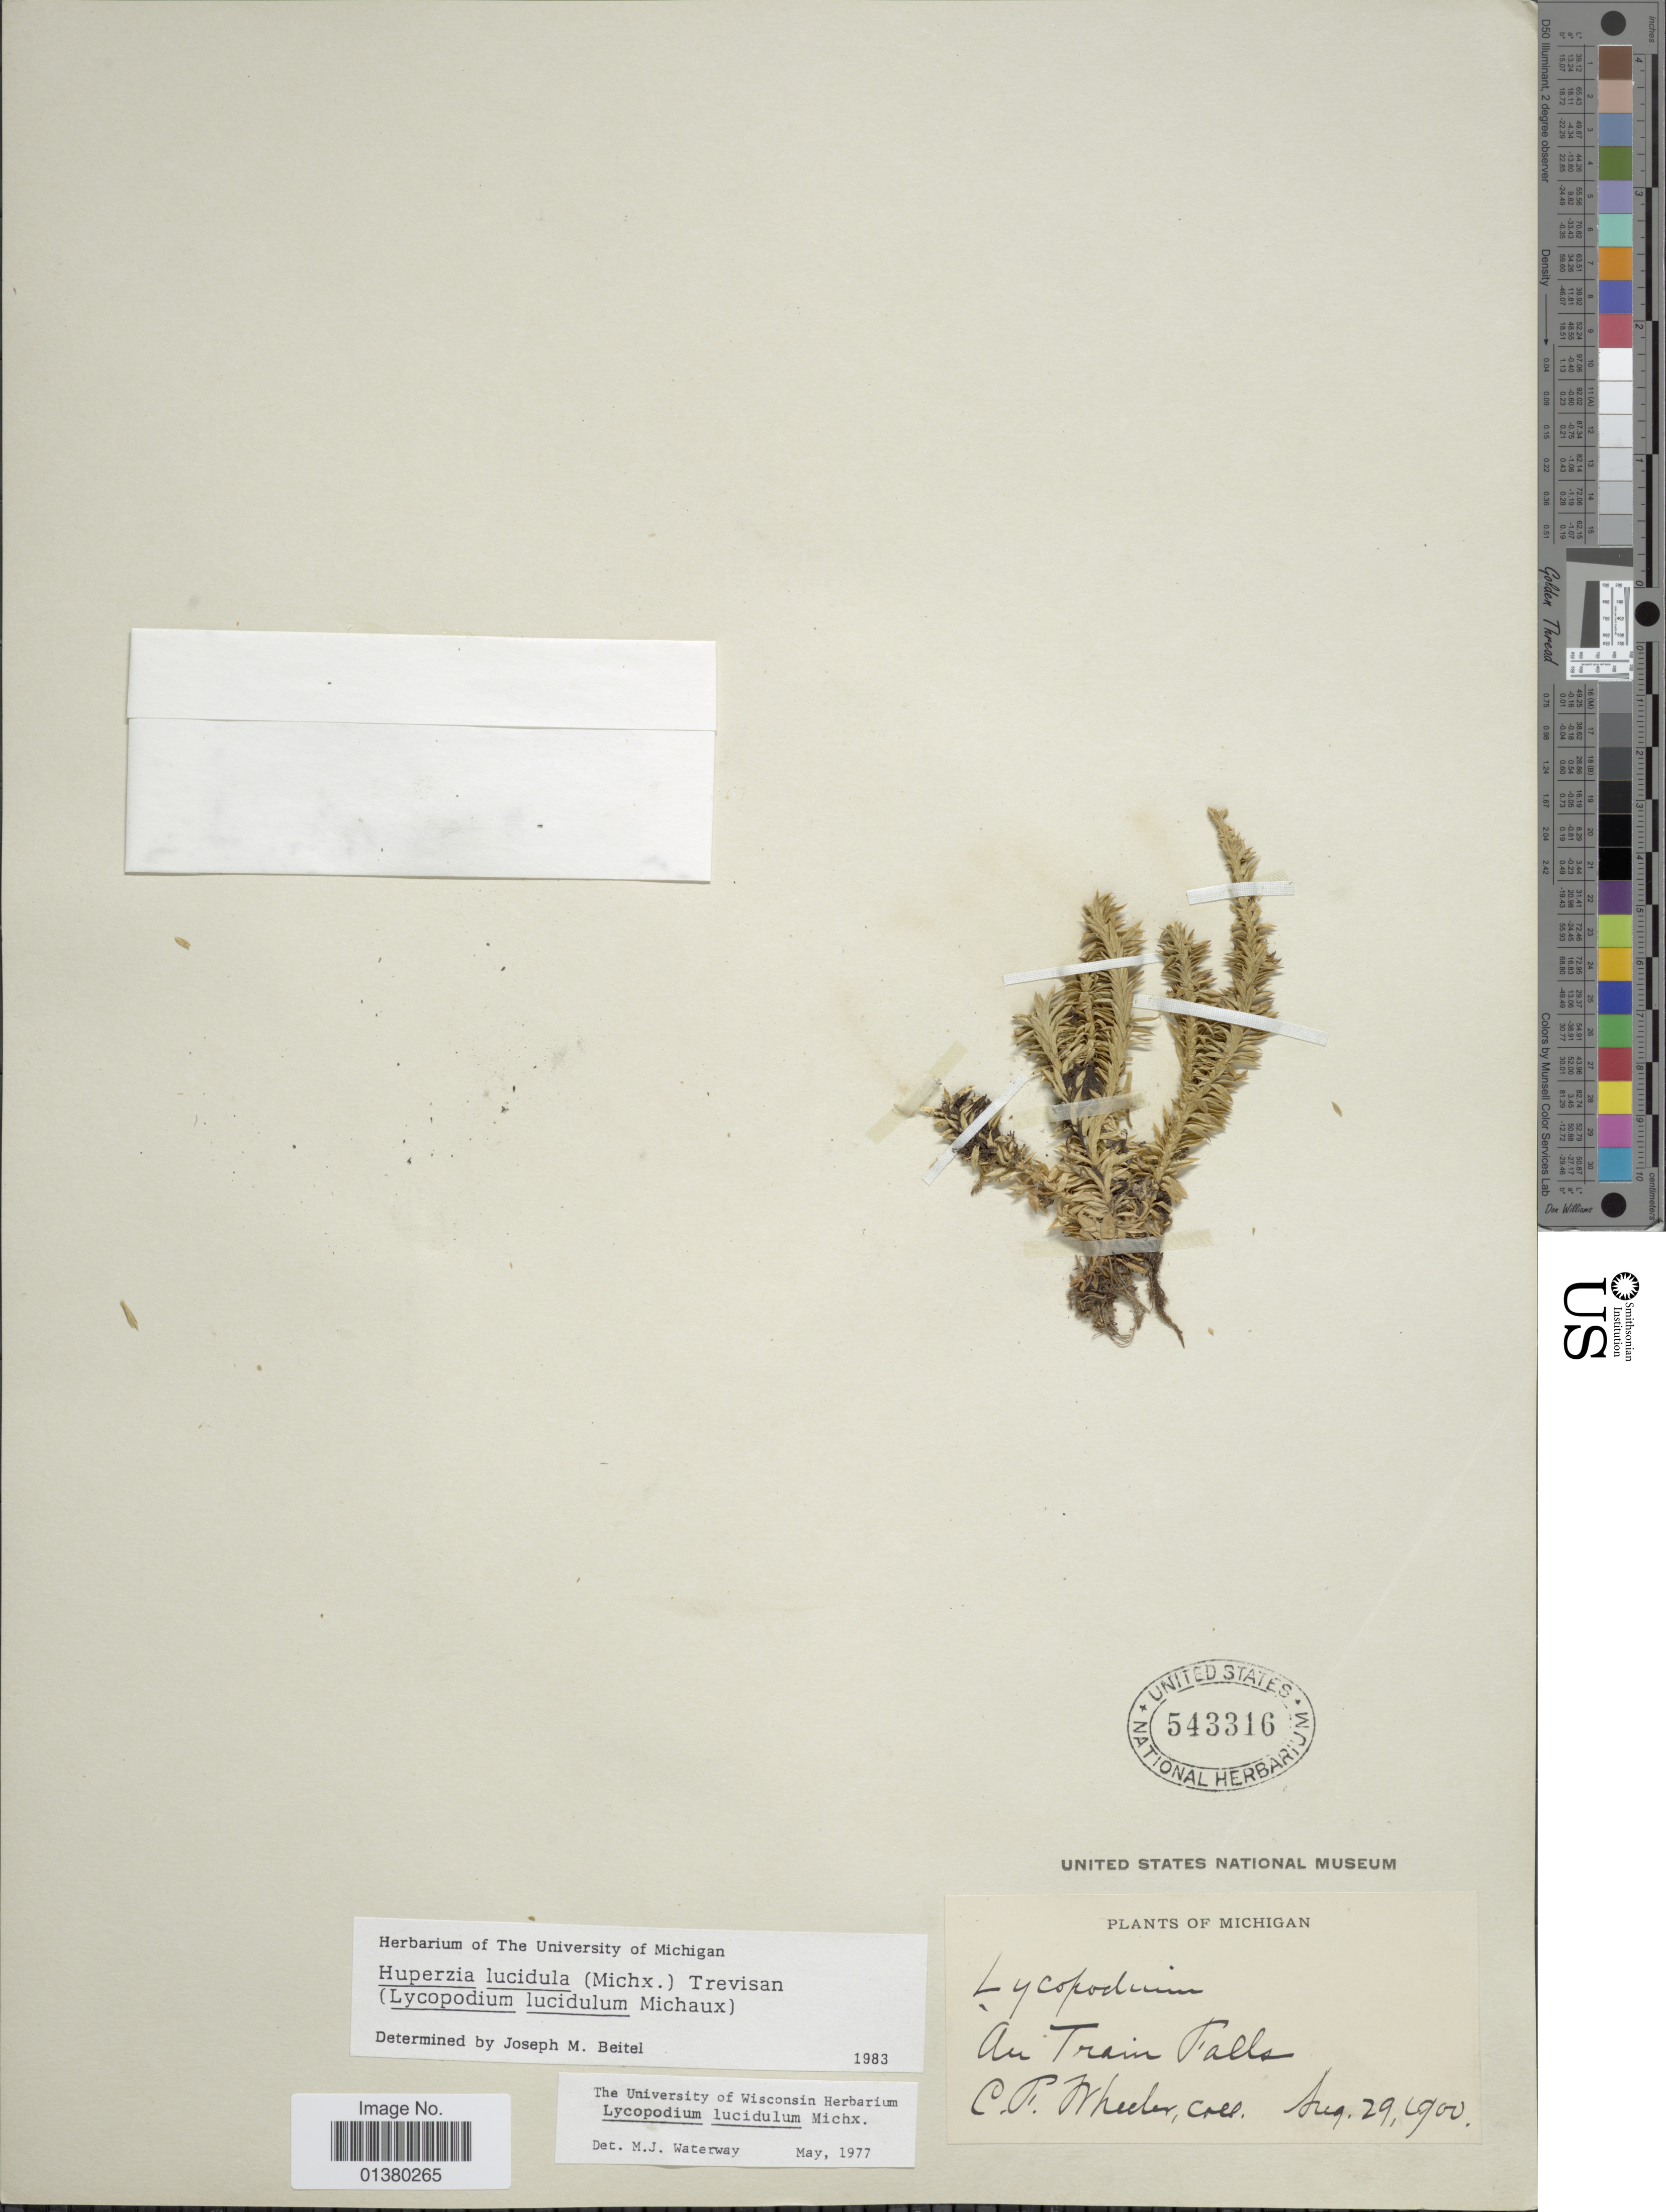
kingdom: Plantae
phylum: Tracheophyta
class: Lycopodiopsida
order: Lycopodiales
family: Lycopodiaceae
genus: Huperzia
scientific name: Huperzia lucidula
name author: (Michx.) Trevis.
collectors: C. Wheeler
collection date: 1900-08-29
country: United States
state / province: Michigan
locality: Au Train Falls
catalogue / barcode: US 543316